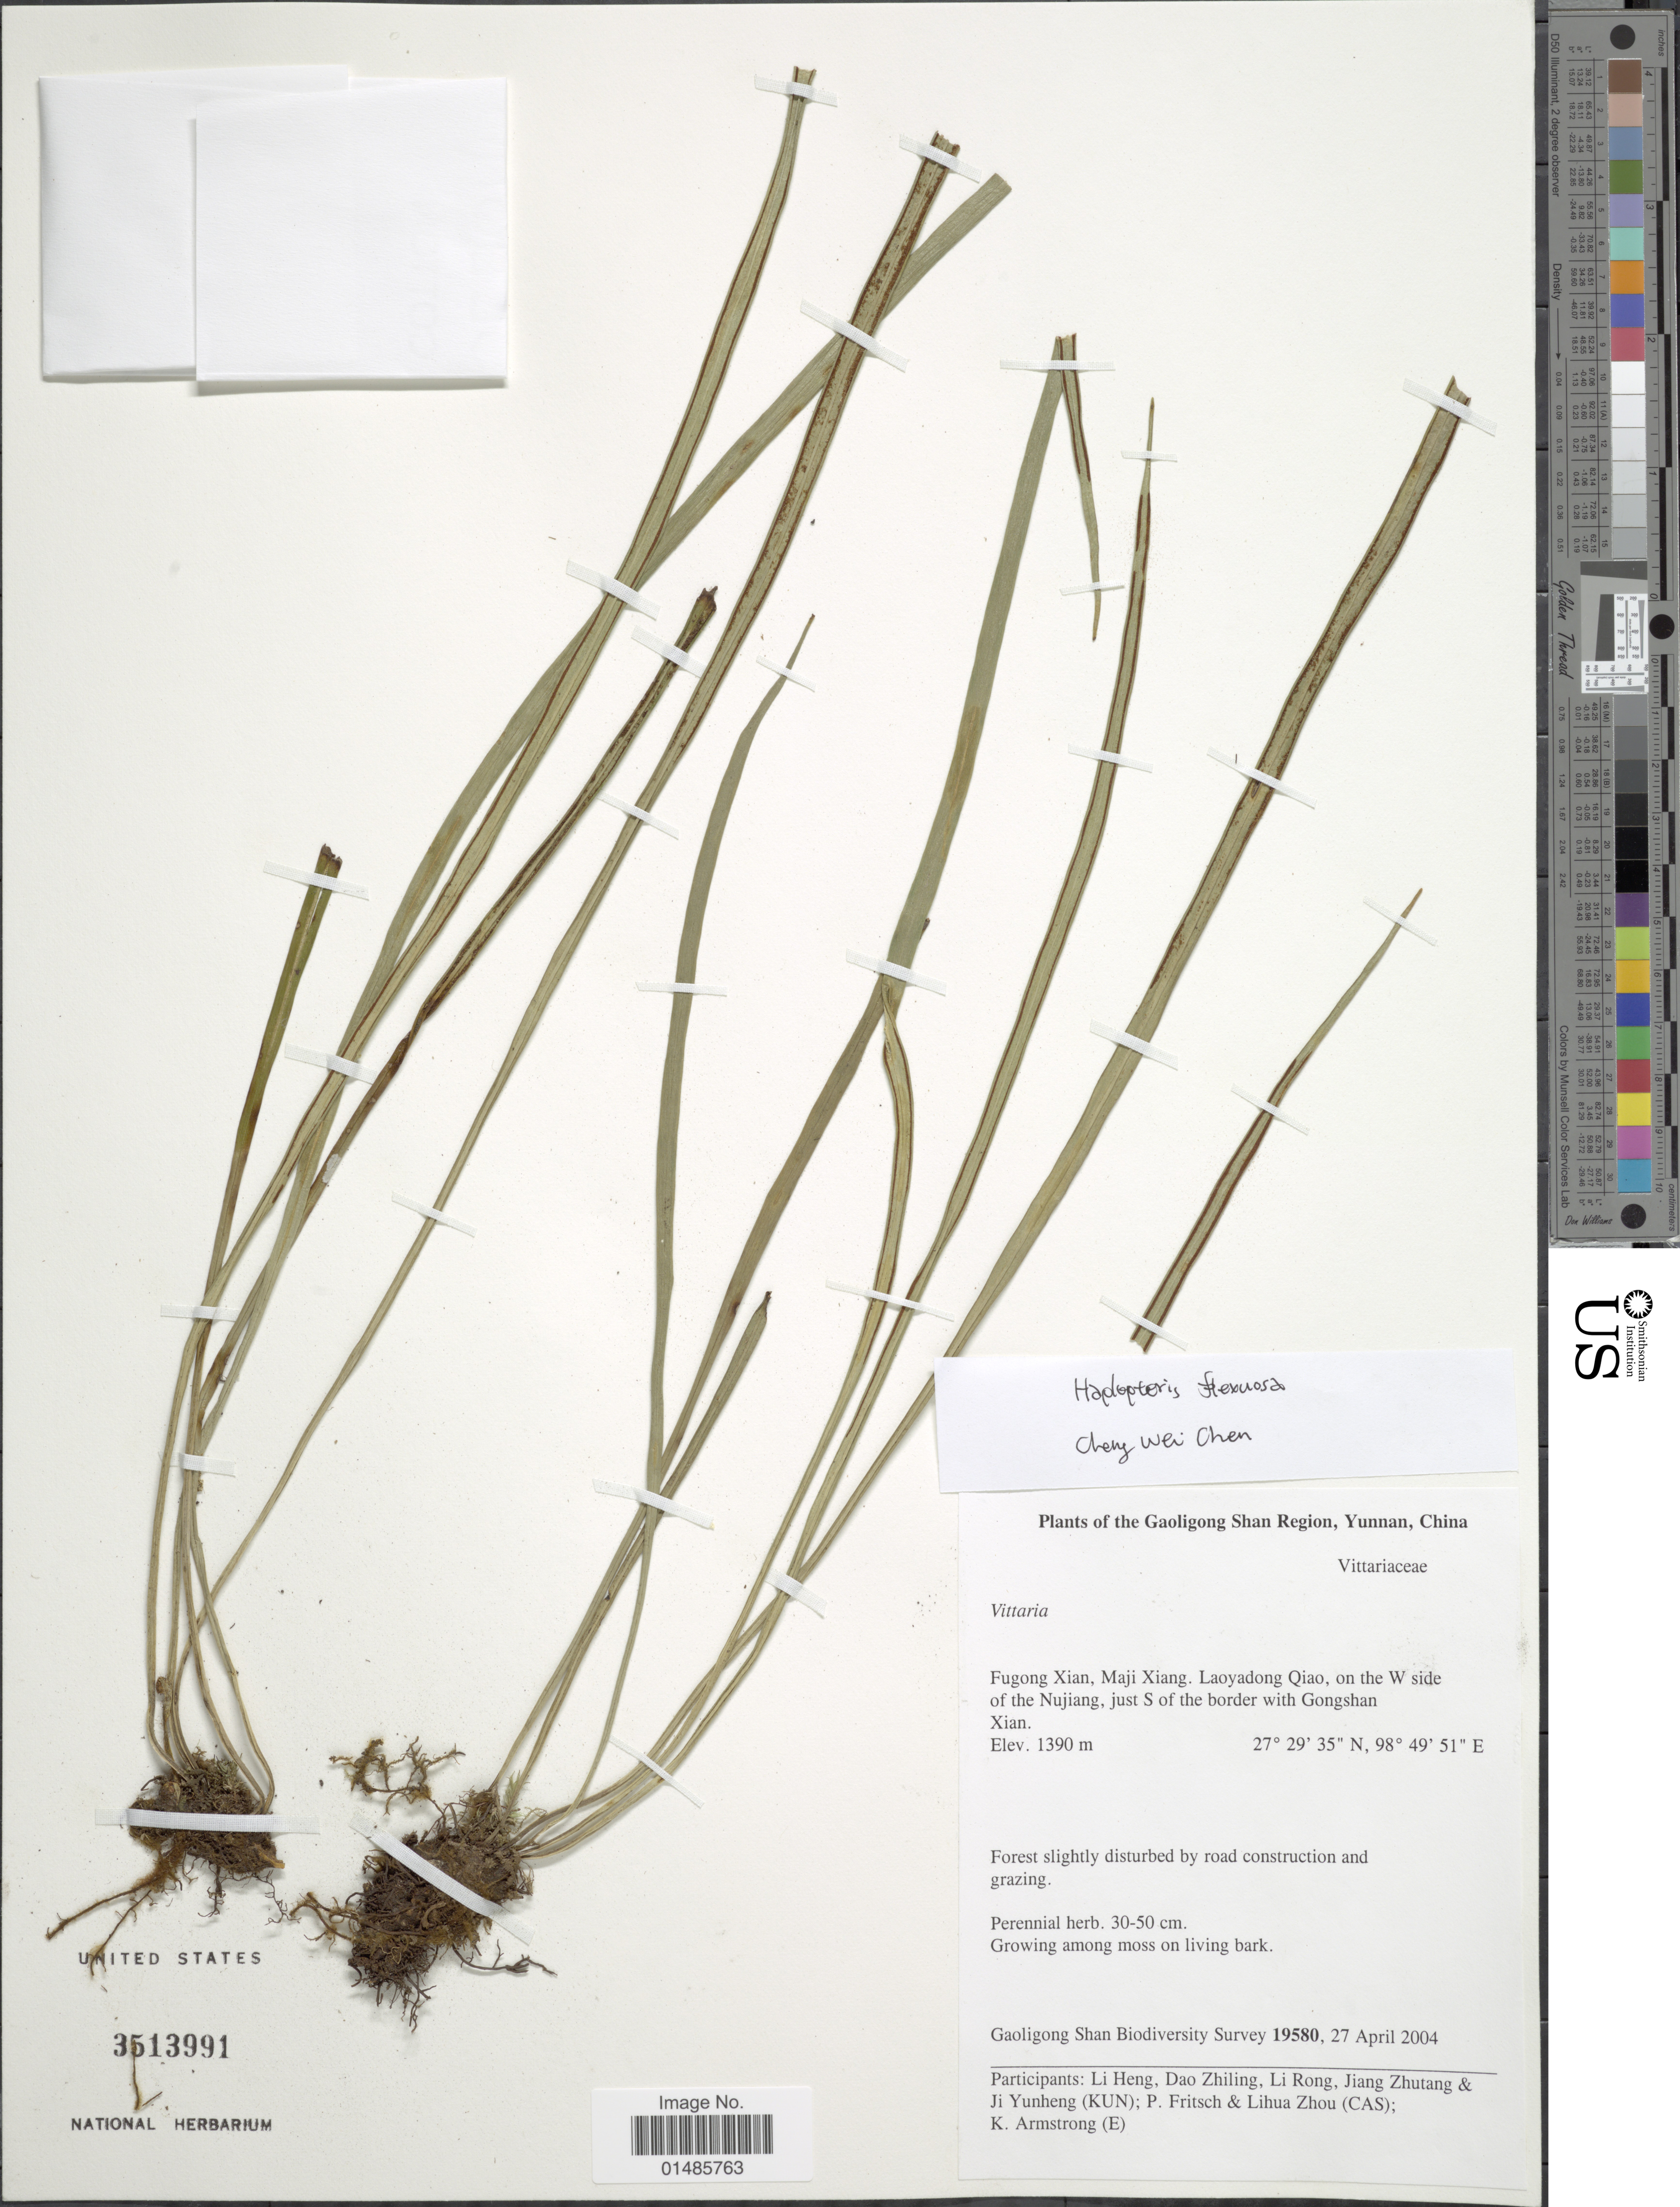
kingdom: Plantae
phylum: Tracheophyta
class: Polypodiopsida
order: Polypodiales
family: Pteridaceae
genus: Haplopteris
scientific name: Haplopteris flexuosa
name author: (Fée) E.H. Crane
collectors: Gaoligong Shan Biodiversity Survey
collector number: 19580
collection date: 2004-04-27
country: China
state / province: Yunnan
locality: Gaoligong Shan Region. Fugong Xian, Maji Xiang. Laoyadong Qiao, on the W side of the Nujiang, just S of the border with Gongshan Xian.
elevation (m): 1390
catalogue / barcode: US 3513991